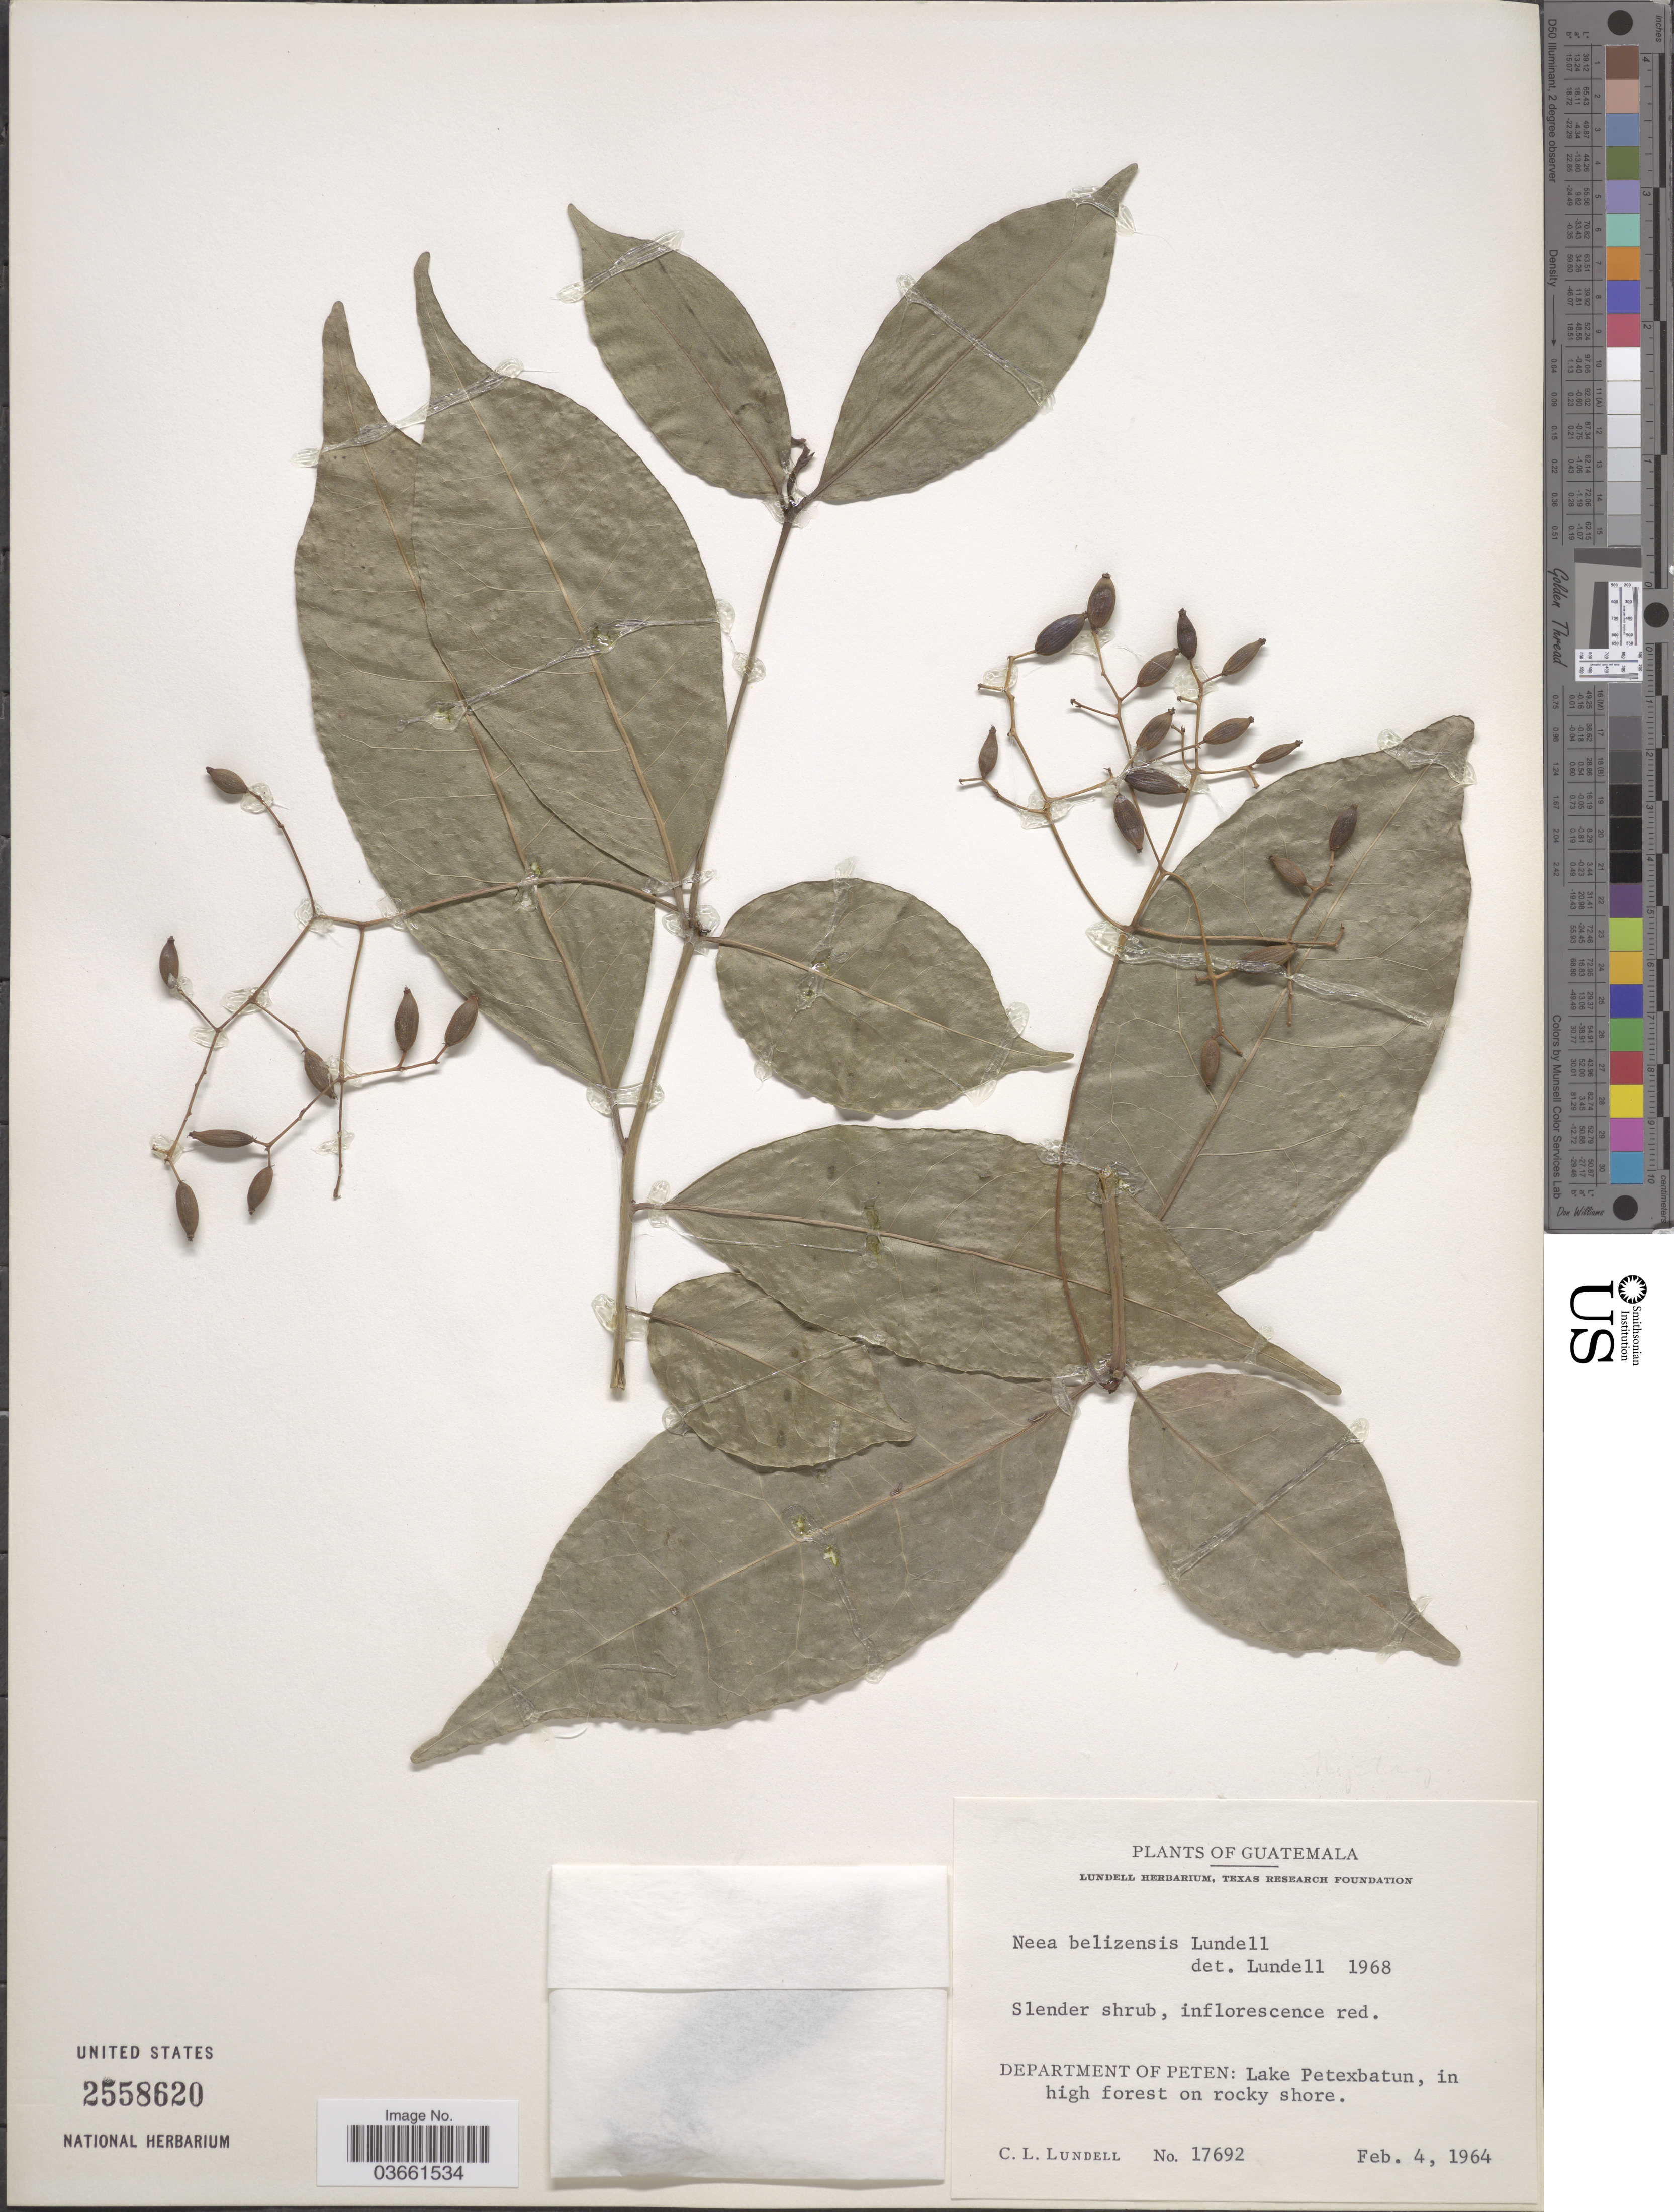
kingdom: Plantae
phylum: Tracheophyta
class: Magnoliopsida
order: Caryophyllales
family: Nyctaginaceae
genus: Neea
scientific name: Neea belizensis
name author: Lundell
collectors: C. L. Lundell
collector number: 17692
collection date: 1964-02-04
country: Guatemala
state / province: El Petén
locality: Department of Peten: Lake Petexbatun.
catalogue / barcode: US 2558620